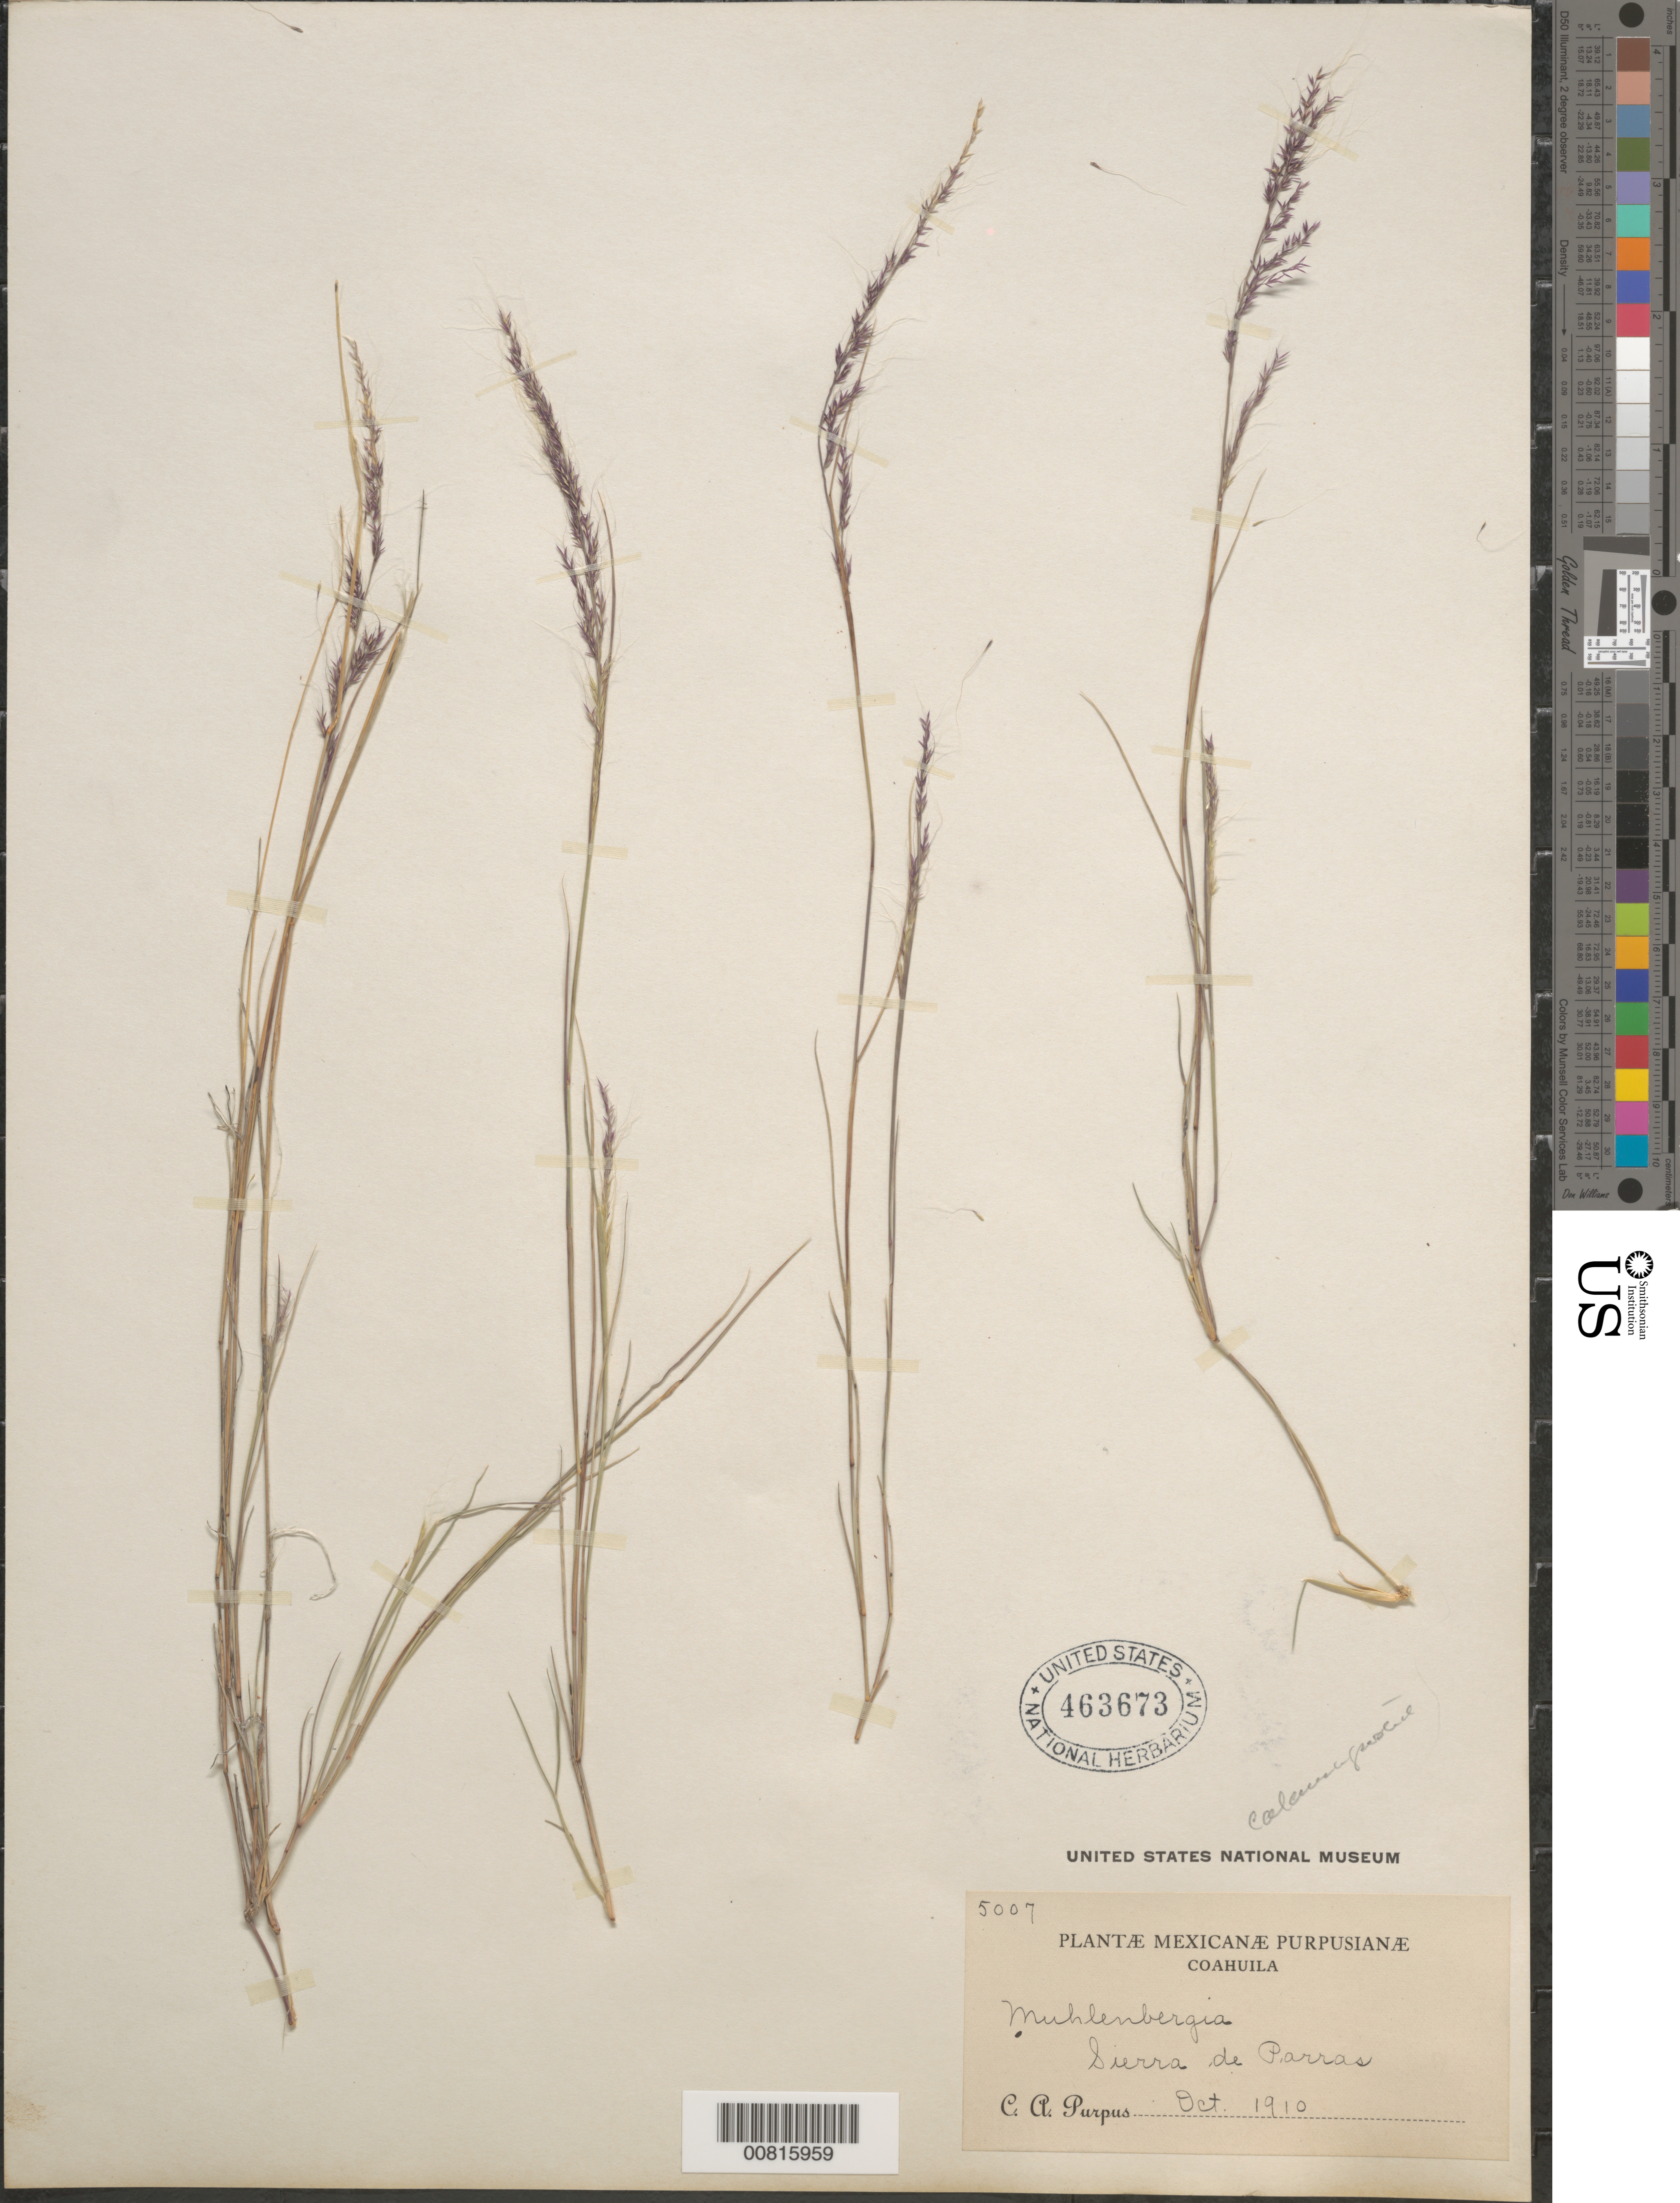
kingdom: Plantae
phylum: Tracheophyta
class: Liliopsida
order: Poales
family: Poaceae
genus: Muhlenbergia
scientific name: Muhlenbergia tenuifolia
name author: (Kunth) Kunth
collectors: C. A. Purpus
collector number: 5007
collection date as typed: Oct 1910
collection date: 1910-10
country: Mexico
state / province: Coahuila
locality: Sierra de Parras, Coah.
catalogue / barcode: US 463673